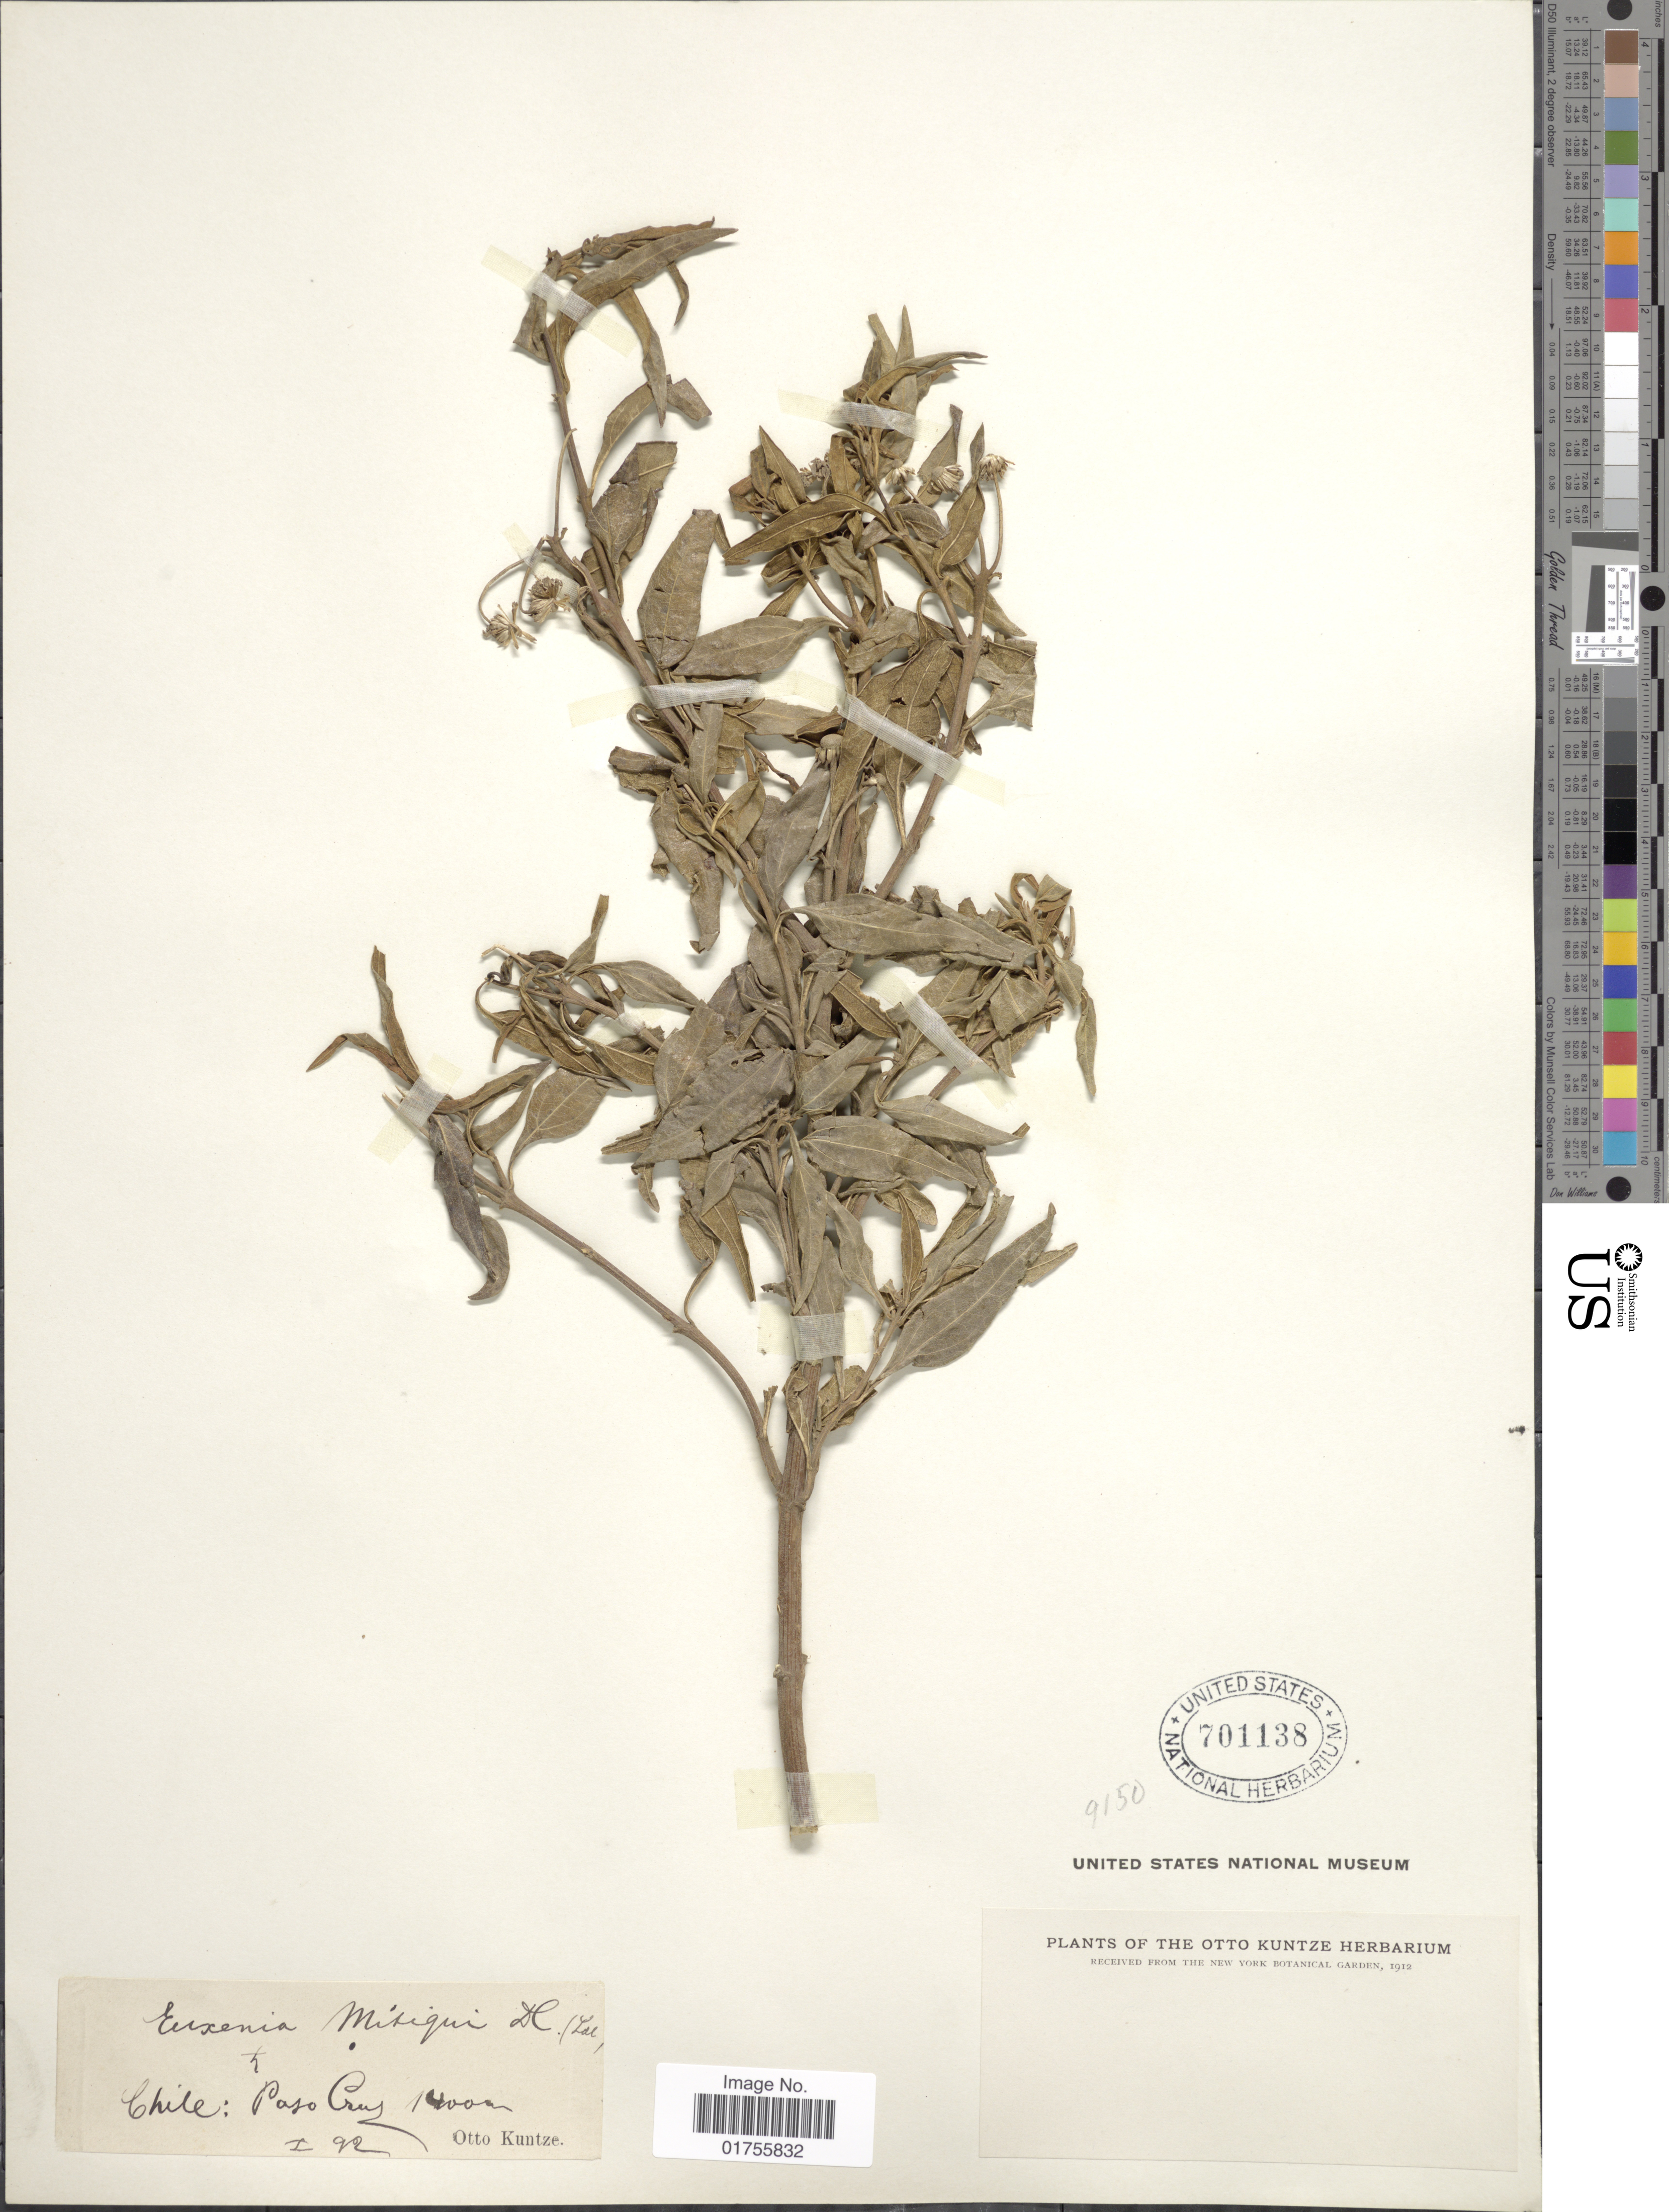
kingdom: Plantae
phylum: Tracheophyta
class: Magnoliopsida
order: Asterales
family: Asteraceae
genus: Podanthus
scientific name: Podanthus mitiqui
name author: Lindl.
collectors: C.E.O. Kuntze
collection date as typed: Transcribed d/m/y: /1/92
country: Chile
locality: Paso Cruz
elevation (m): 1400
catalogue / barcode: US 701138